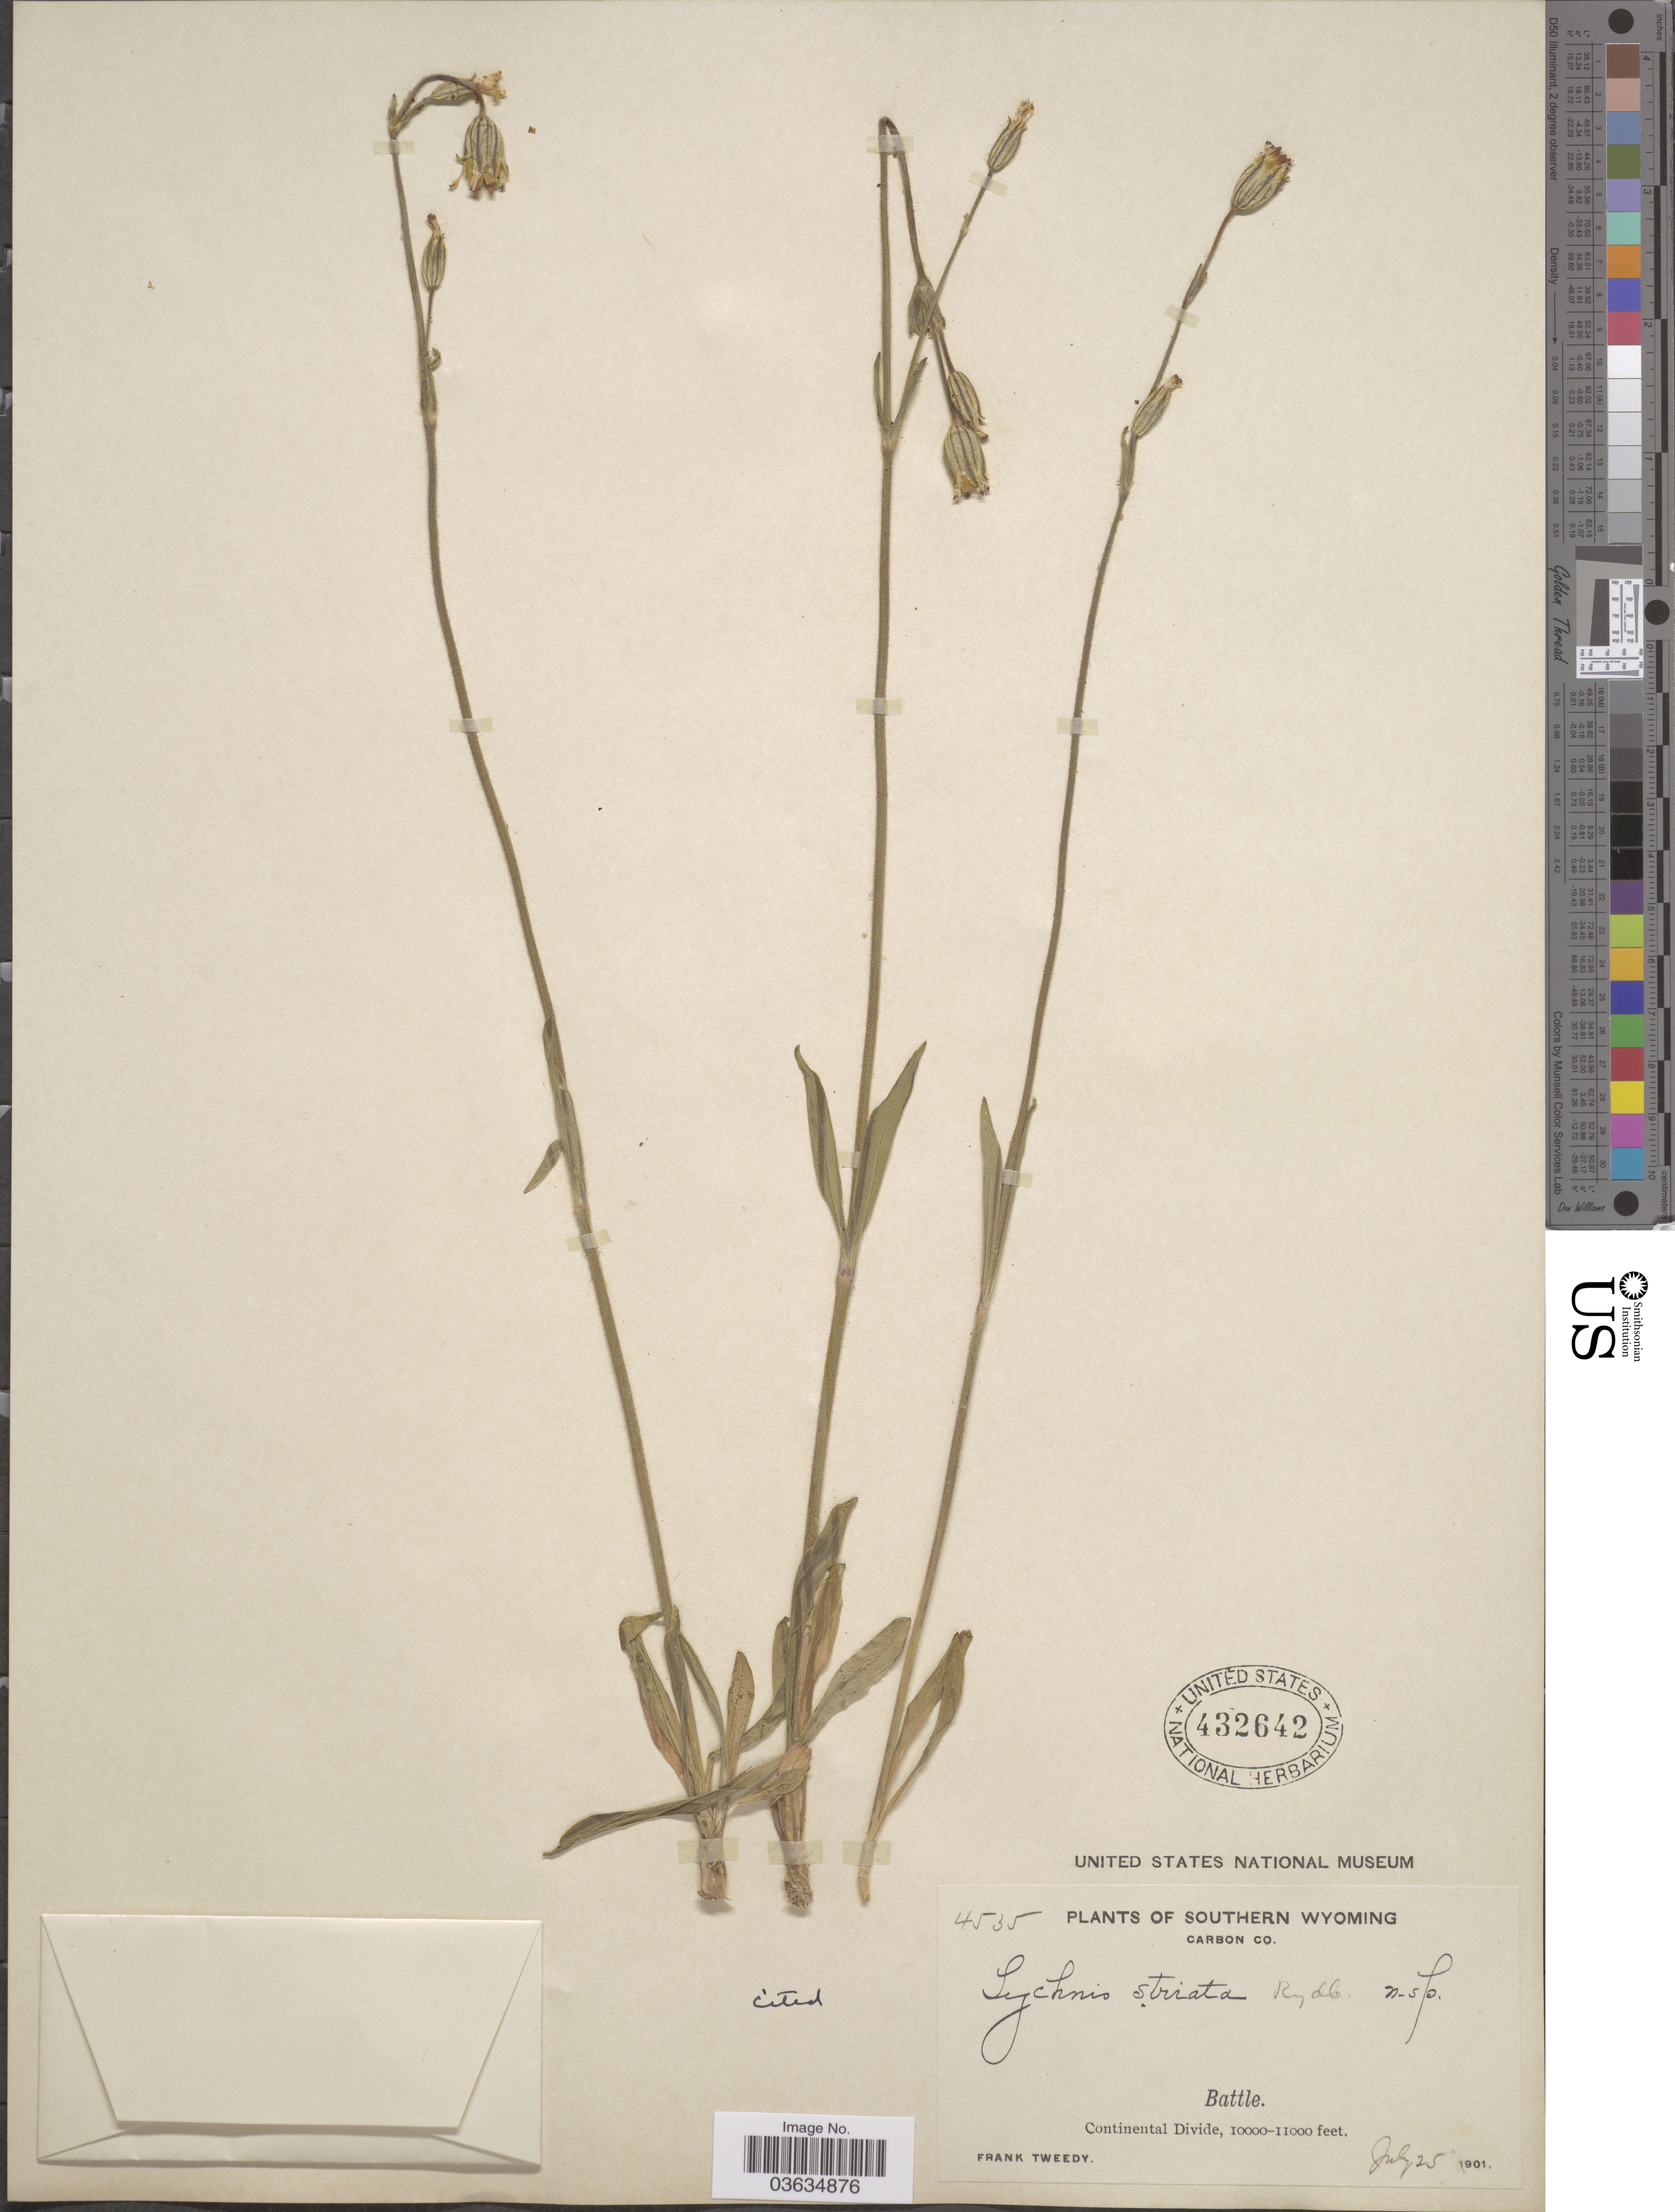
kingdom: Plantae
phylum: Tracheophyta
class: Magnoliopsida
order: Caryophyllales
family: Caryophyllaceae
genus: Silene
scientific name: Silene drummondii subsp. striata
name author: (Rydb.) J.K. Morton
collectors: F. Tweedy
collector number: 4535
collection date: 1901-07-25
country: United States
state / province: Wyoming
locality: Southern Wyoming. Carbon Co. Battle. Continental Divide.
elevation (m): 3048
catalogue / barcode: US 432642